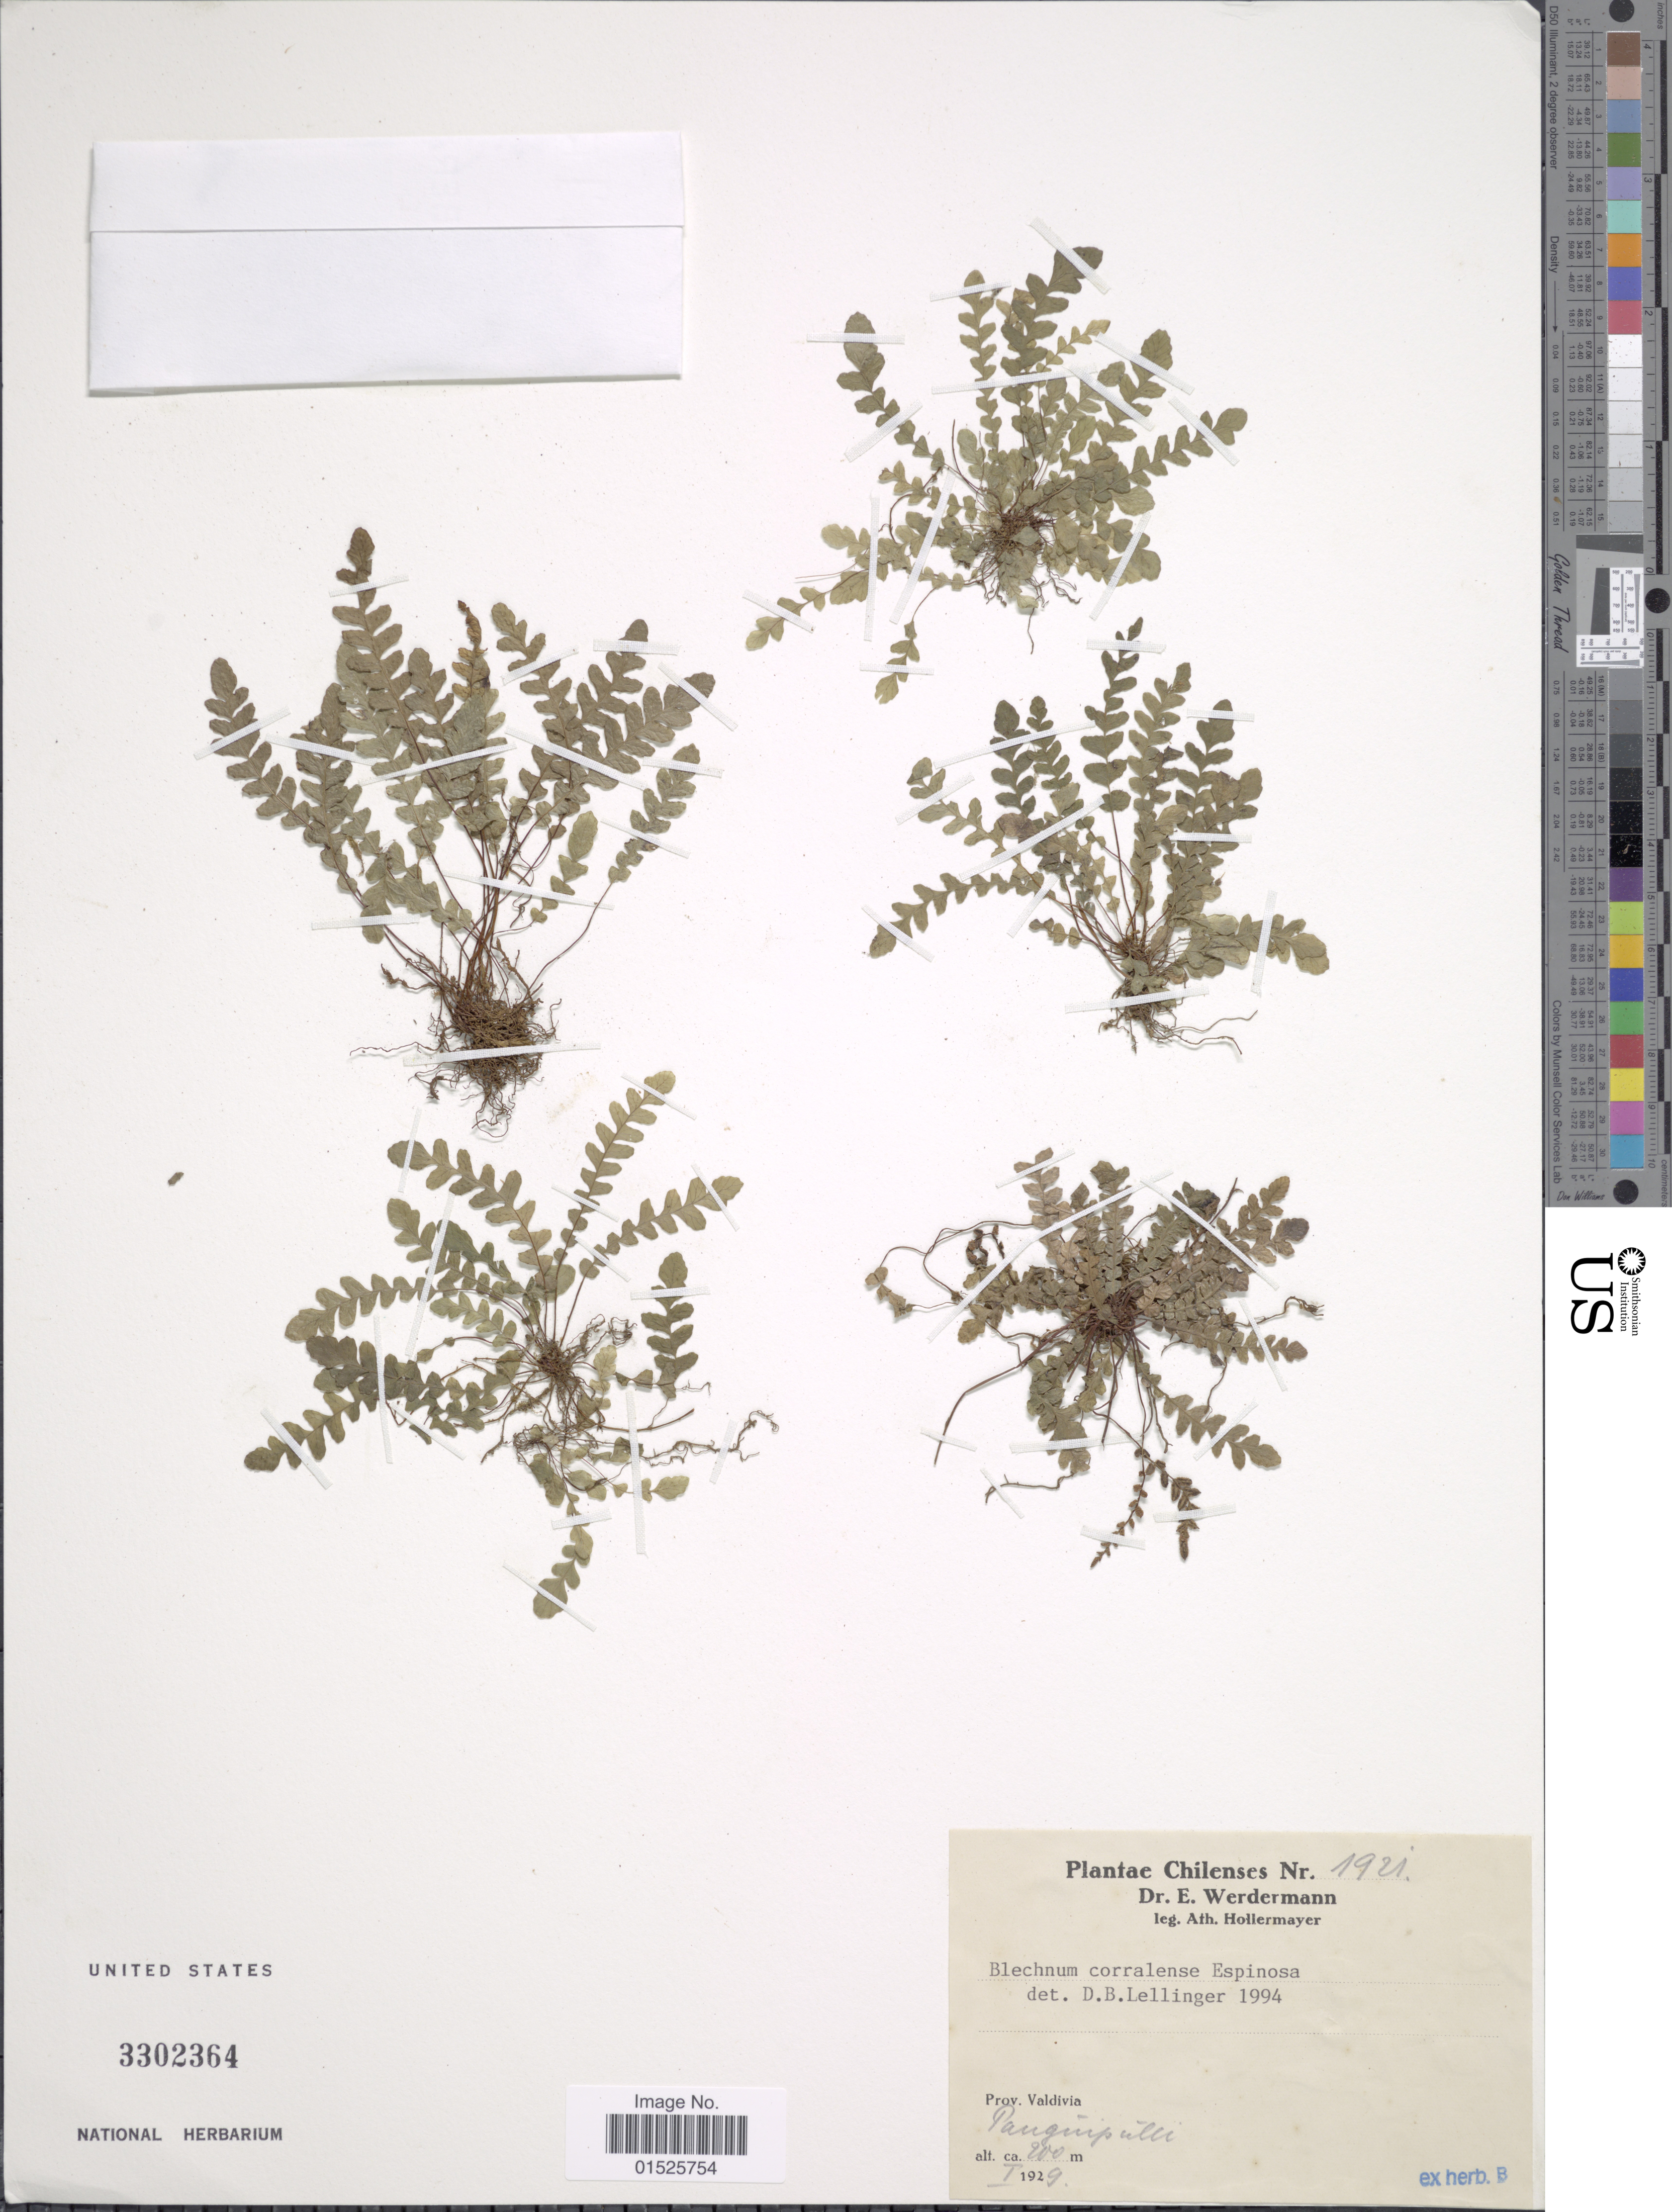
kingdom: Plantae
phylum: Tracheophyta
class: Polypodiopsida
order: Polypodiales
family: Blechnaceae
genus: Blechnum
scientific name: Blechnum corralense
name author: Espinosa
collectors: A. Hollermayer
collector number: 192i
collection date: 1929-01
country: Chile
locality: Prov. Valdivia. Pauguipulli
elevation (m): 200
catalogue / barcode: US 3302364